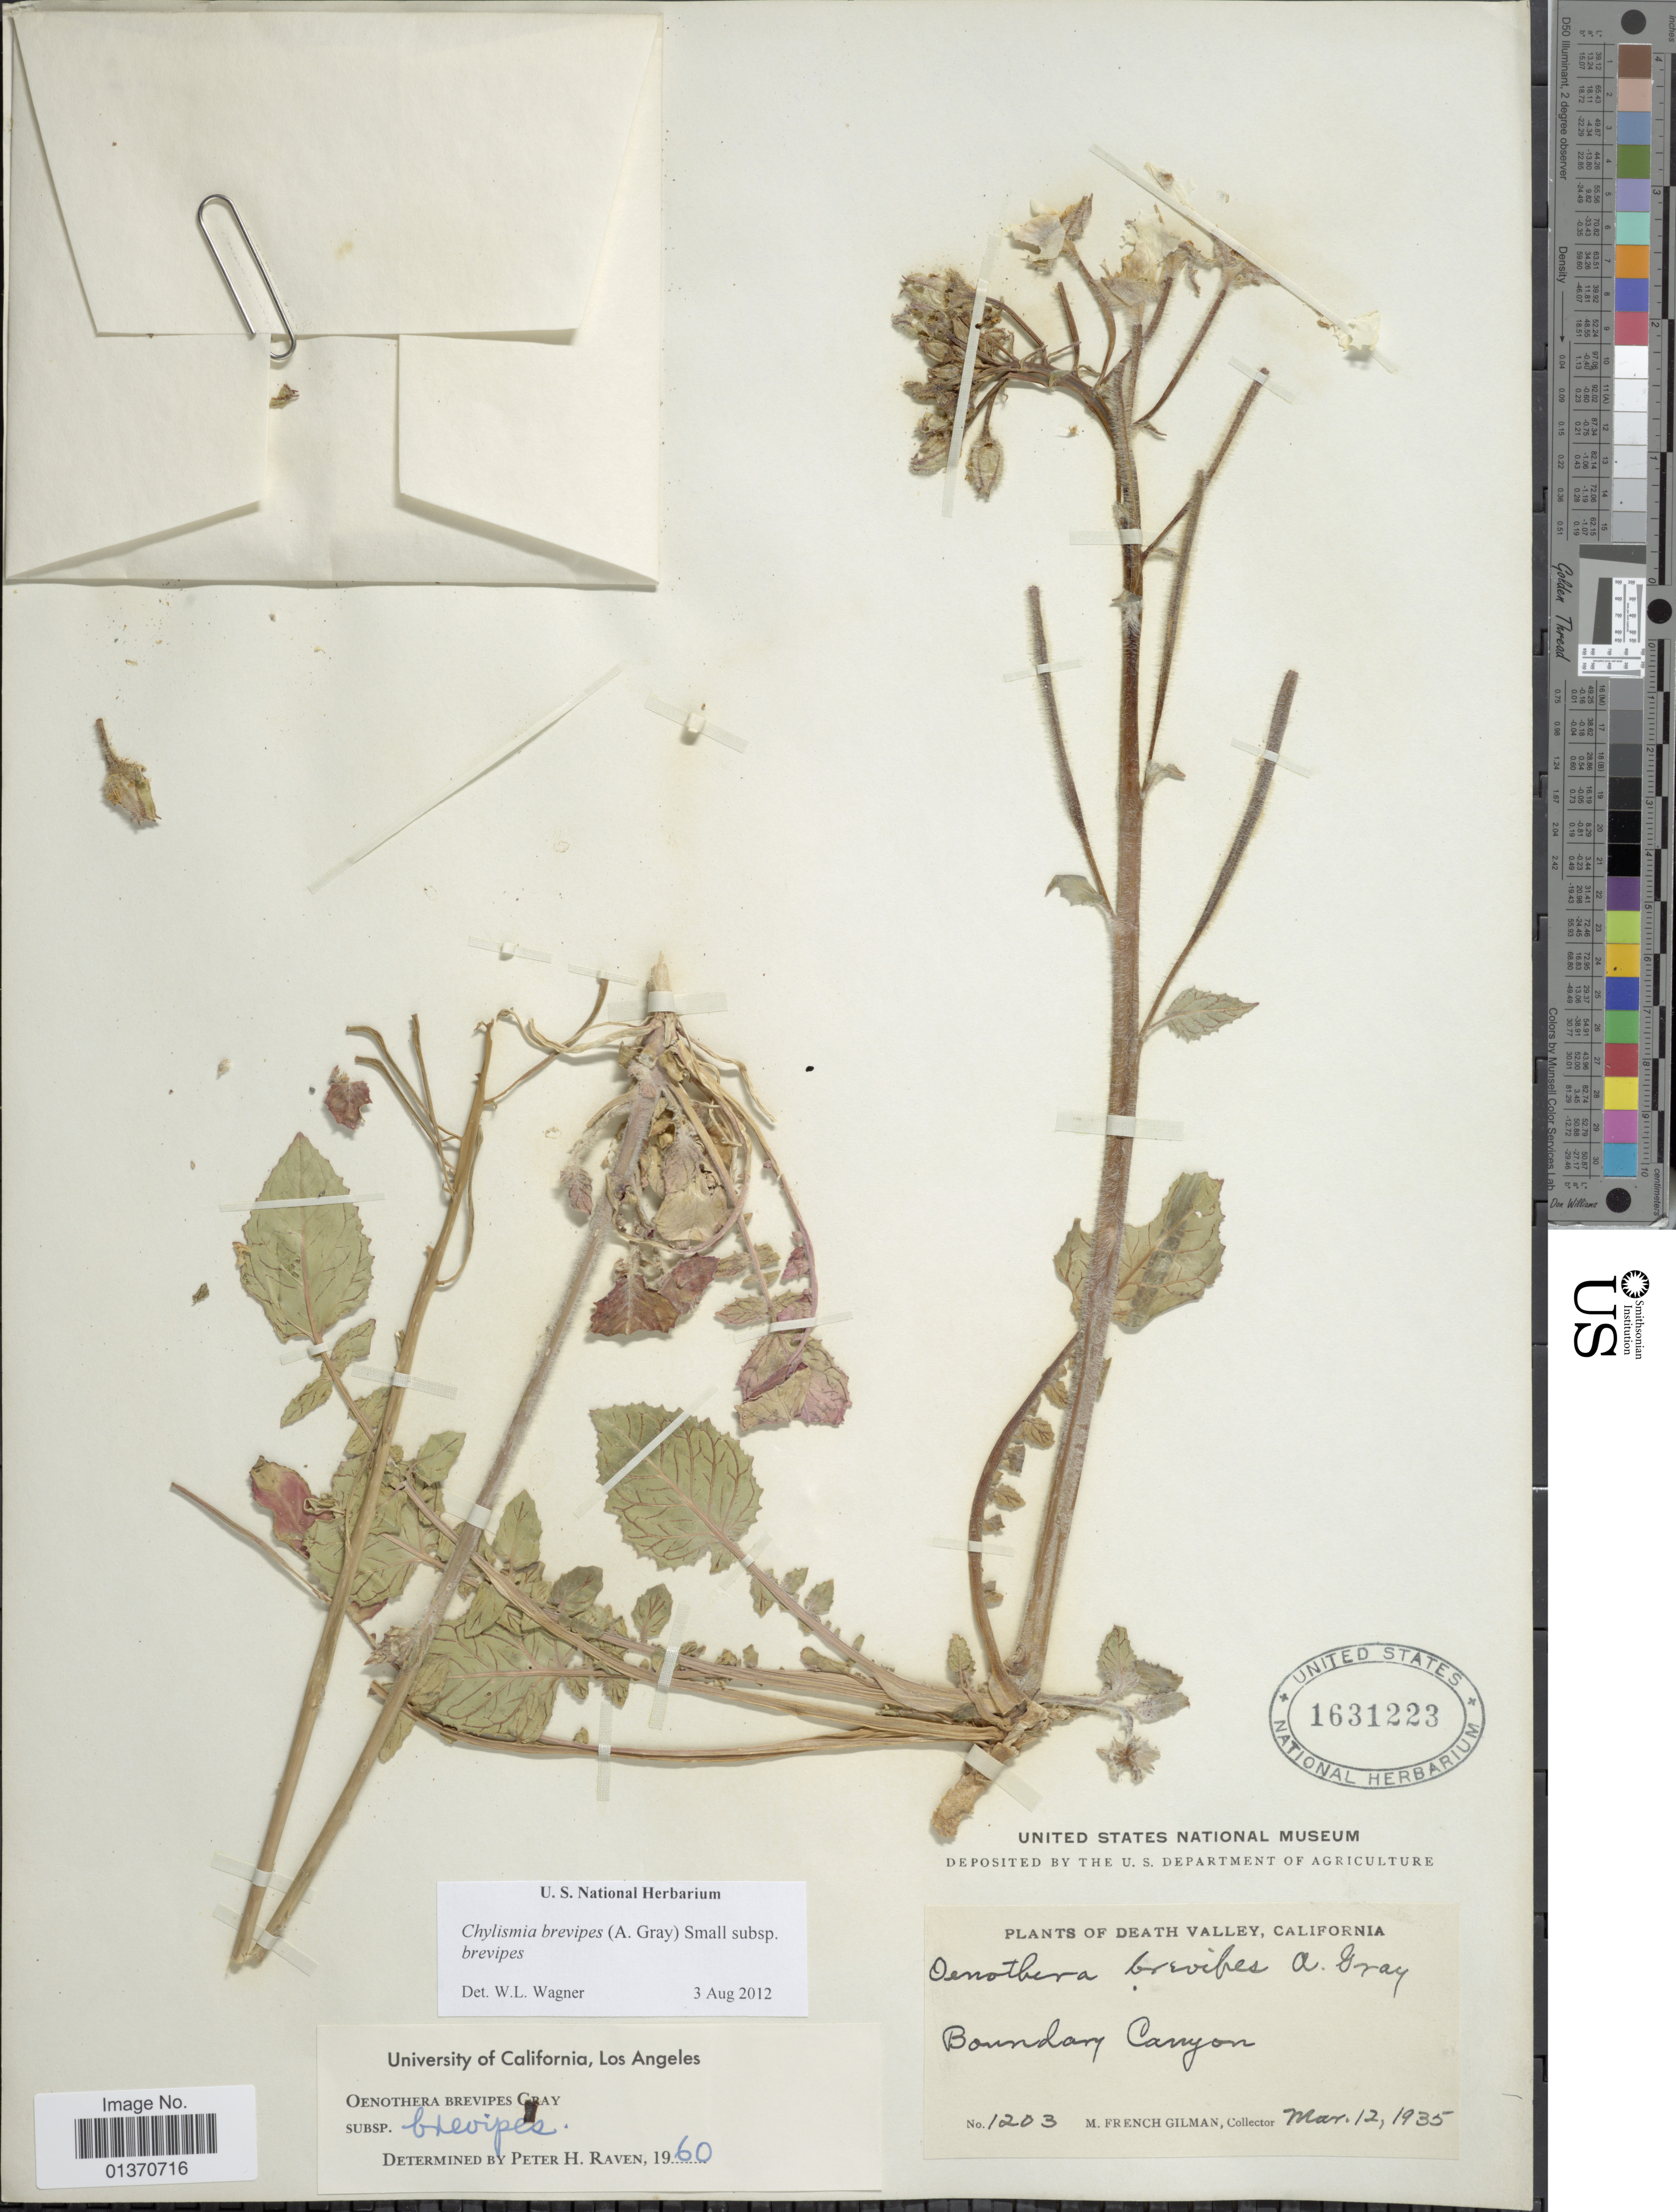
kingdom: Plantae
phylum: Tracheophyta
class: Magnoliopsida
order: Myrtales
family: Onagraceae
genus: Chylismia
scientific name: Chylismia brevipes subsp. brevipes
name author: (A. Gray) Small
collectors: M. F. Gilman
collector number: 1203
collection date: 1935-03-12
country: United States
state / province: California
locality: Death Valley, Boundary Canyon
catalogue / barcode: US 1631223